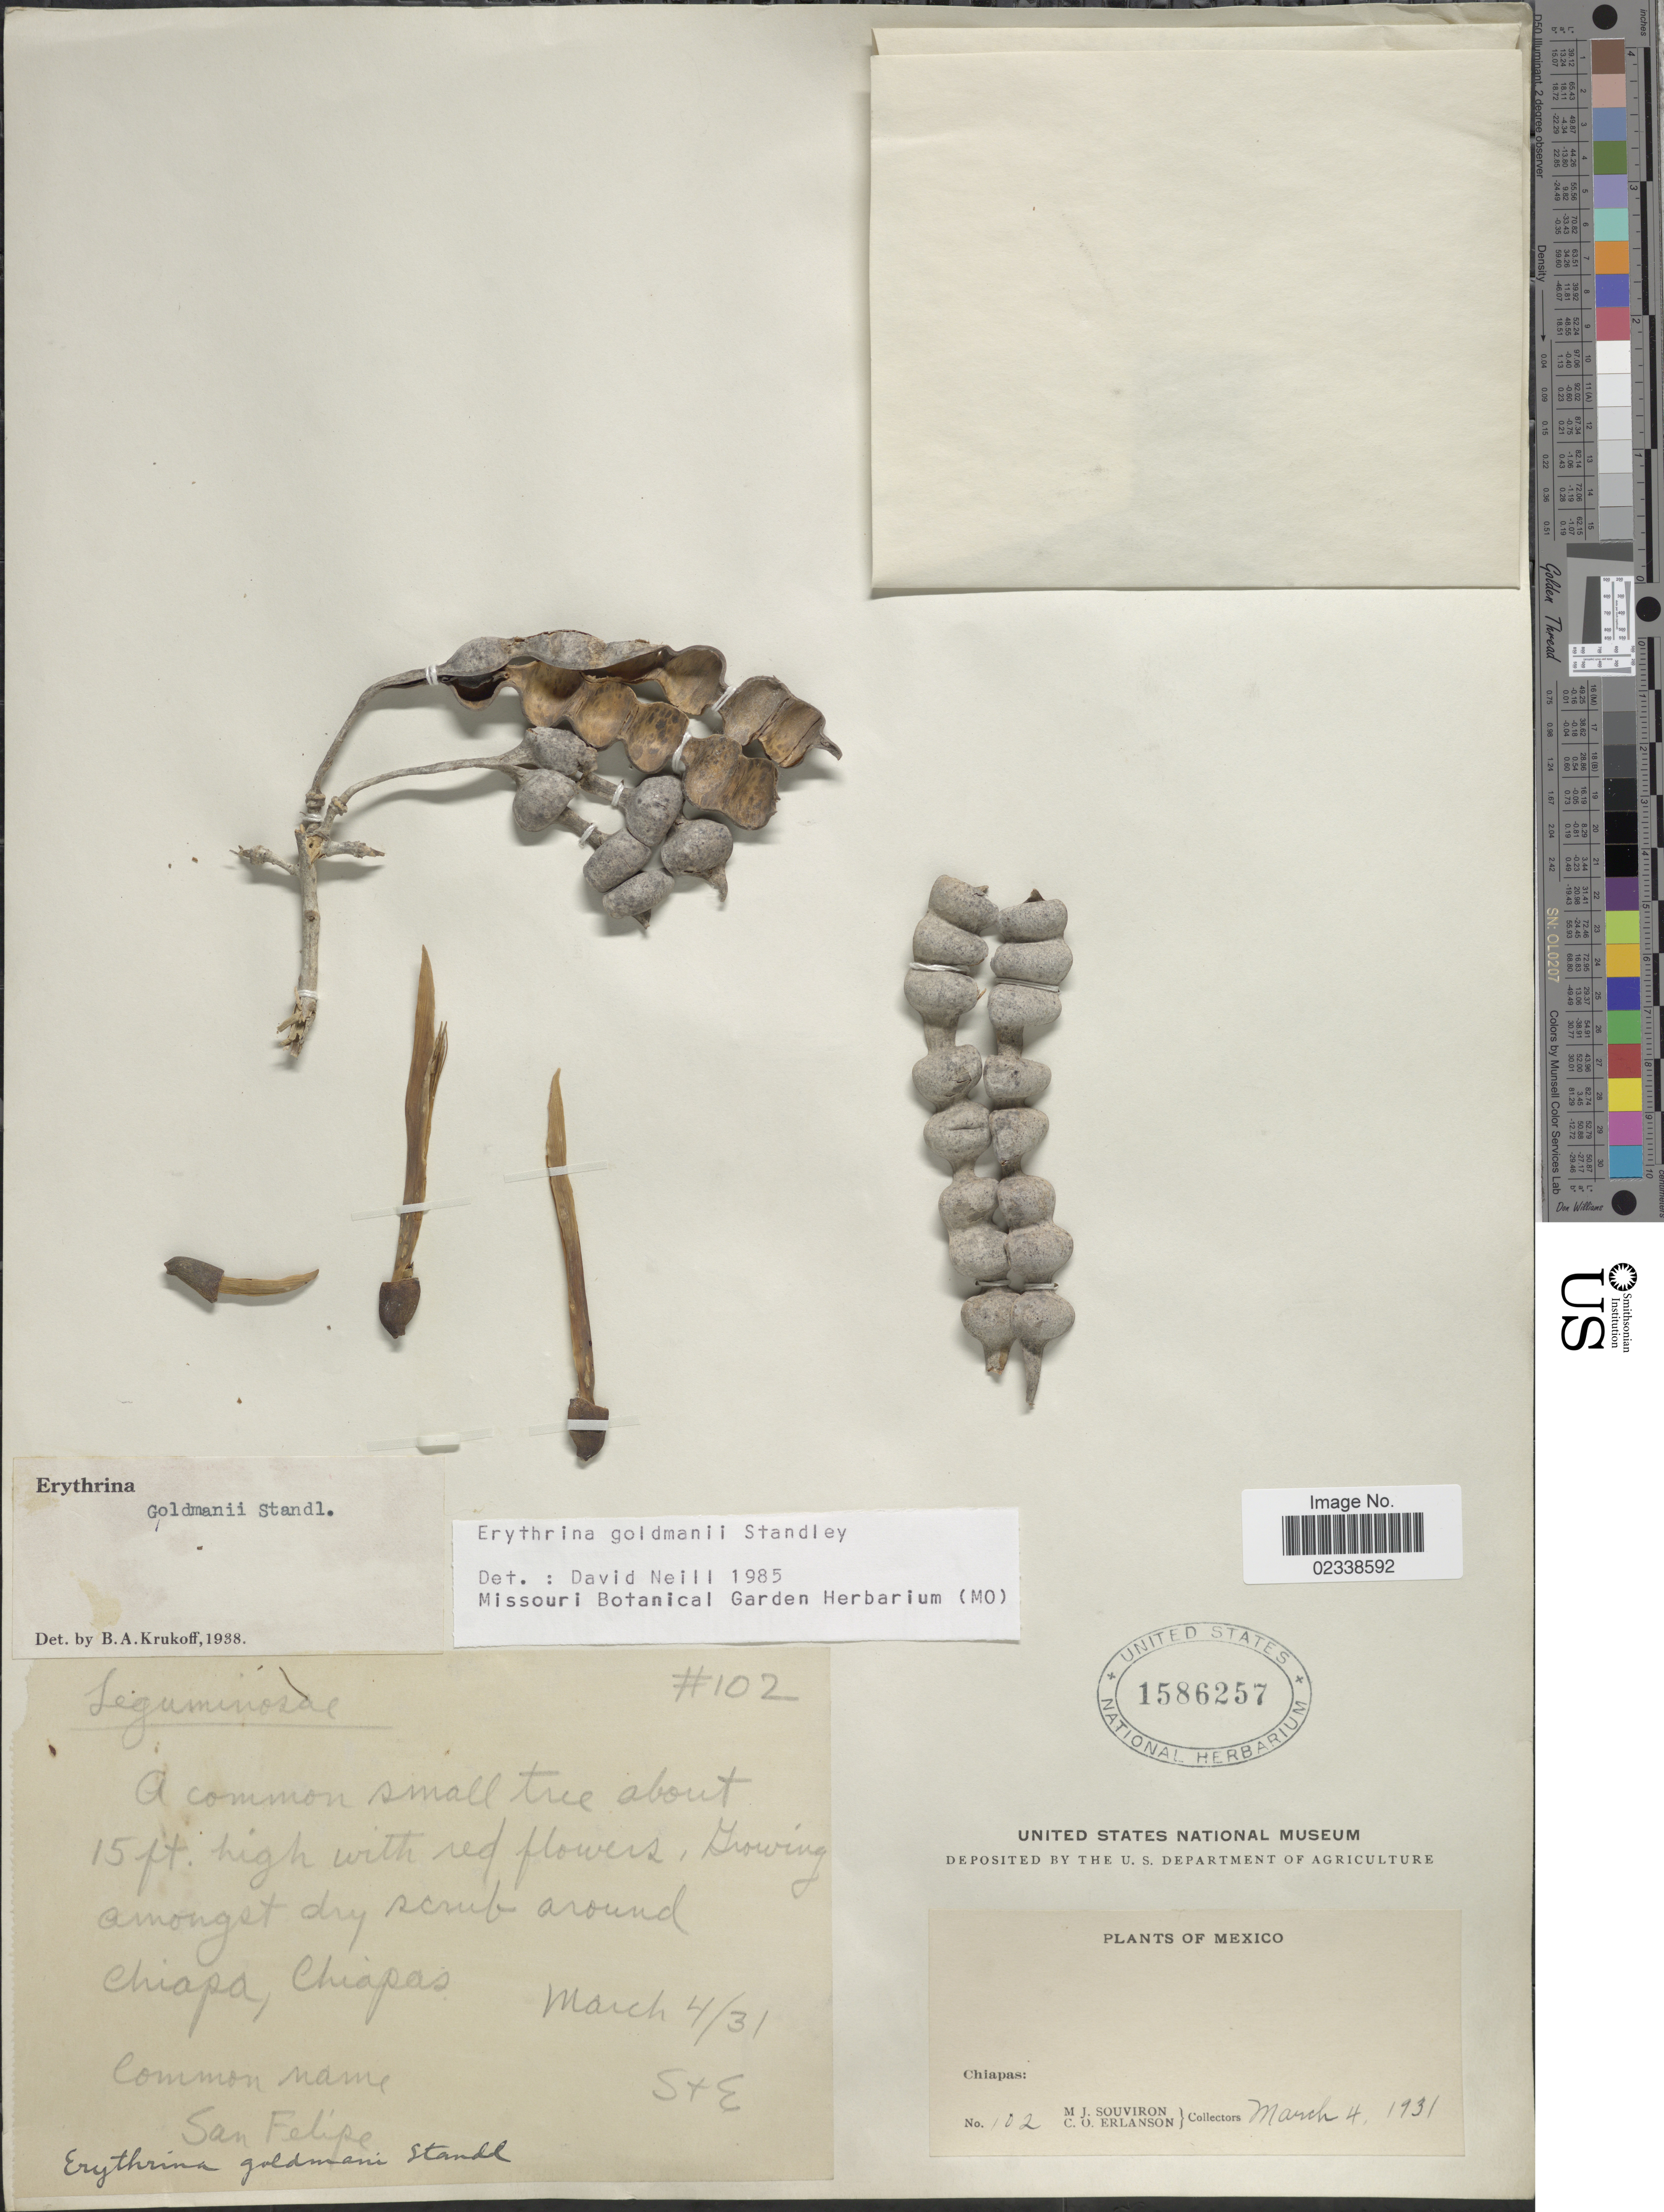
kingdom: Plantae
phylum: Tracheophyta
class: Magnoliopsida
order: Fabales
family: Fabaceae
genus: Erythrina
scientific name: Erythrina goldmanii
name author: Standl.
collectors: M. J. Souviron & C. O. Erlanson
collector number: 102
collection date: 1931-03-04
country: Mexico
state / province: Chiapas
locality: around Chiapa, Chiapas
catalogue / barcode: US 1586257